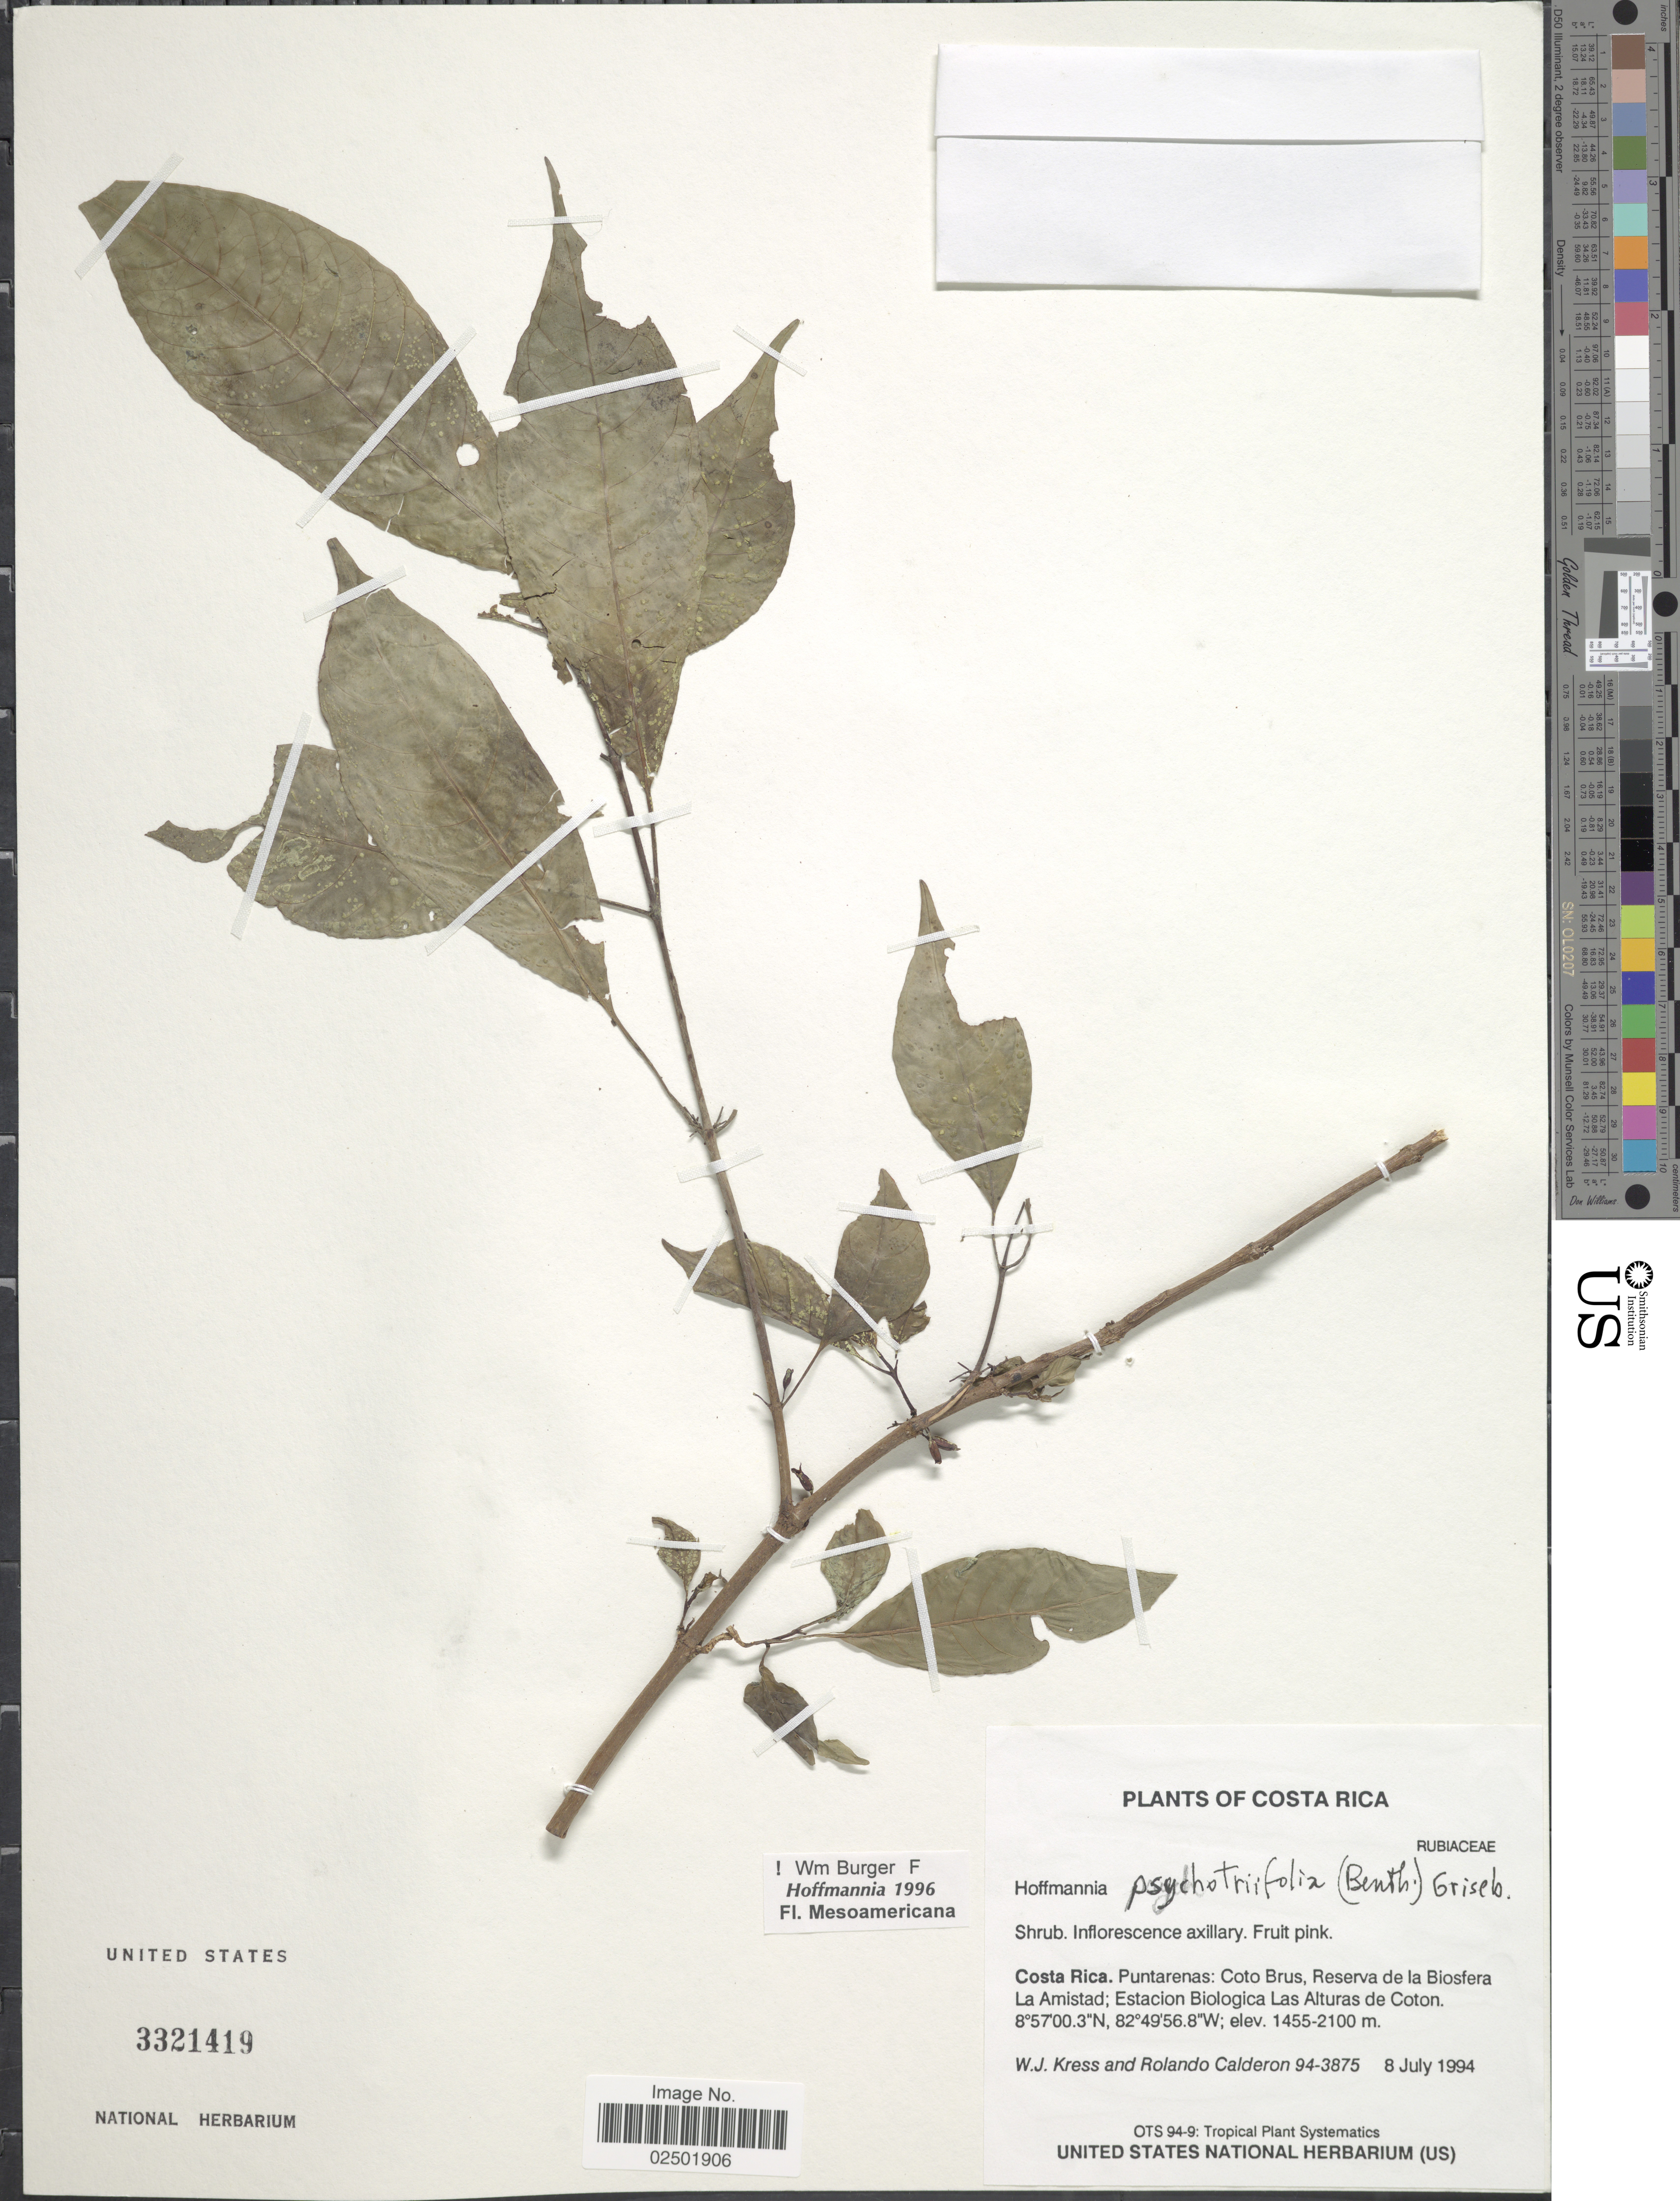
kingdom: Plantae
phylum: Tracheophyta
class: Magnoliopsida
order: Gentianales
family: Rubiaceae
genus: Hoffmannia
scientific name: Hoffmannia psychotriifolia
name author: (Benth.) Griseb.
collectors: W. J. Kress & R. Calderon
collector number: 94-3875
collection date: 1994-07-08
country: Costa Rica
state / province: Puntarenas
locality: Coto Brus, Reserva de la Biosfera de La Amistad; Estacion Biologica Las Alturas de Coton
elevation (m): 1455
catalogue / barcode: US 3321419